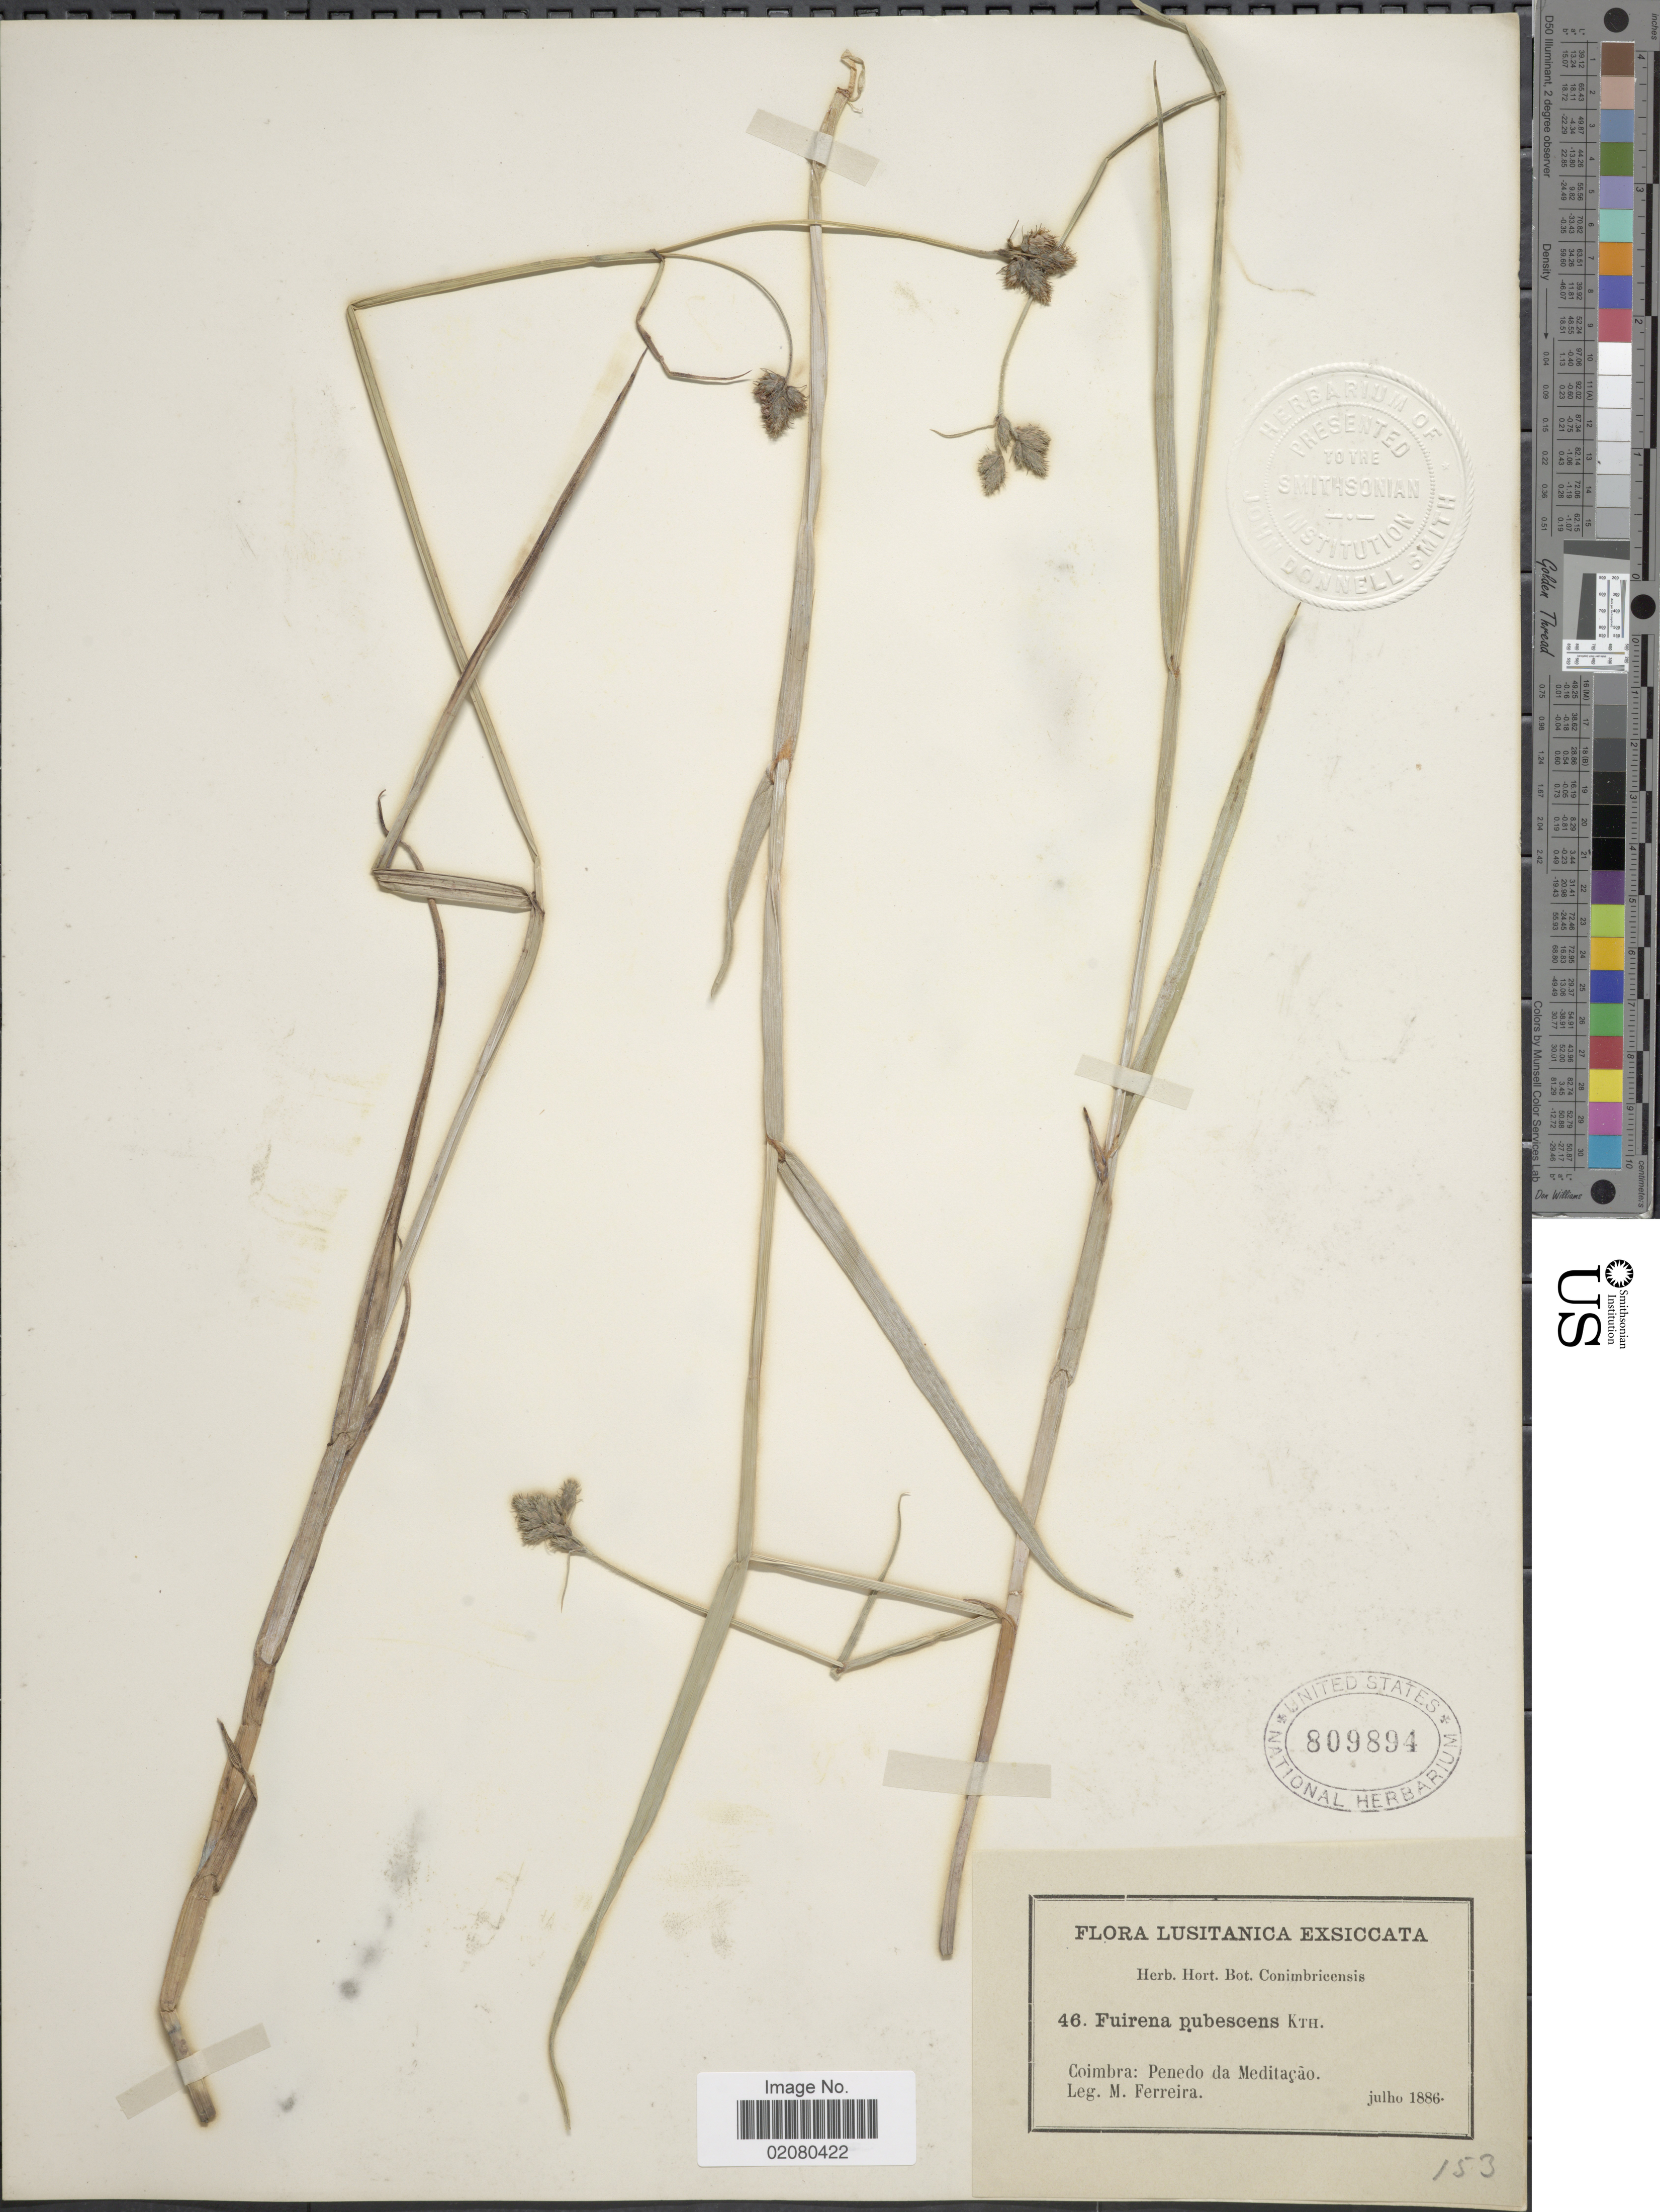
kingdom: Plantae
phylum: Tracheophyta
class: Liliopsida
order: Poales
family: Cyperaceae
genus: Fuirena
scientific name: Fuirena pubescens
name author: (Poir.) Kunth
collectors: M. Ferreira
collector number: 46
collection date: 1886-07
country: Portugal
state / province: Coimbra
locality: Penedo da Meditacao.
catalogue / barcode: US 809894